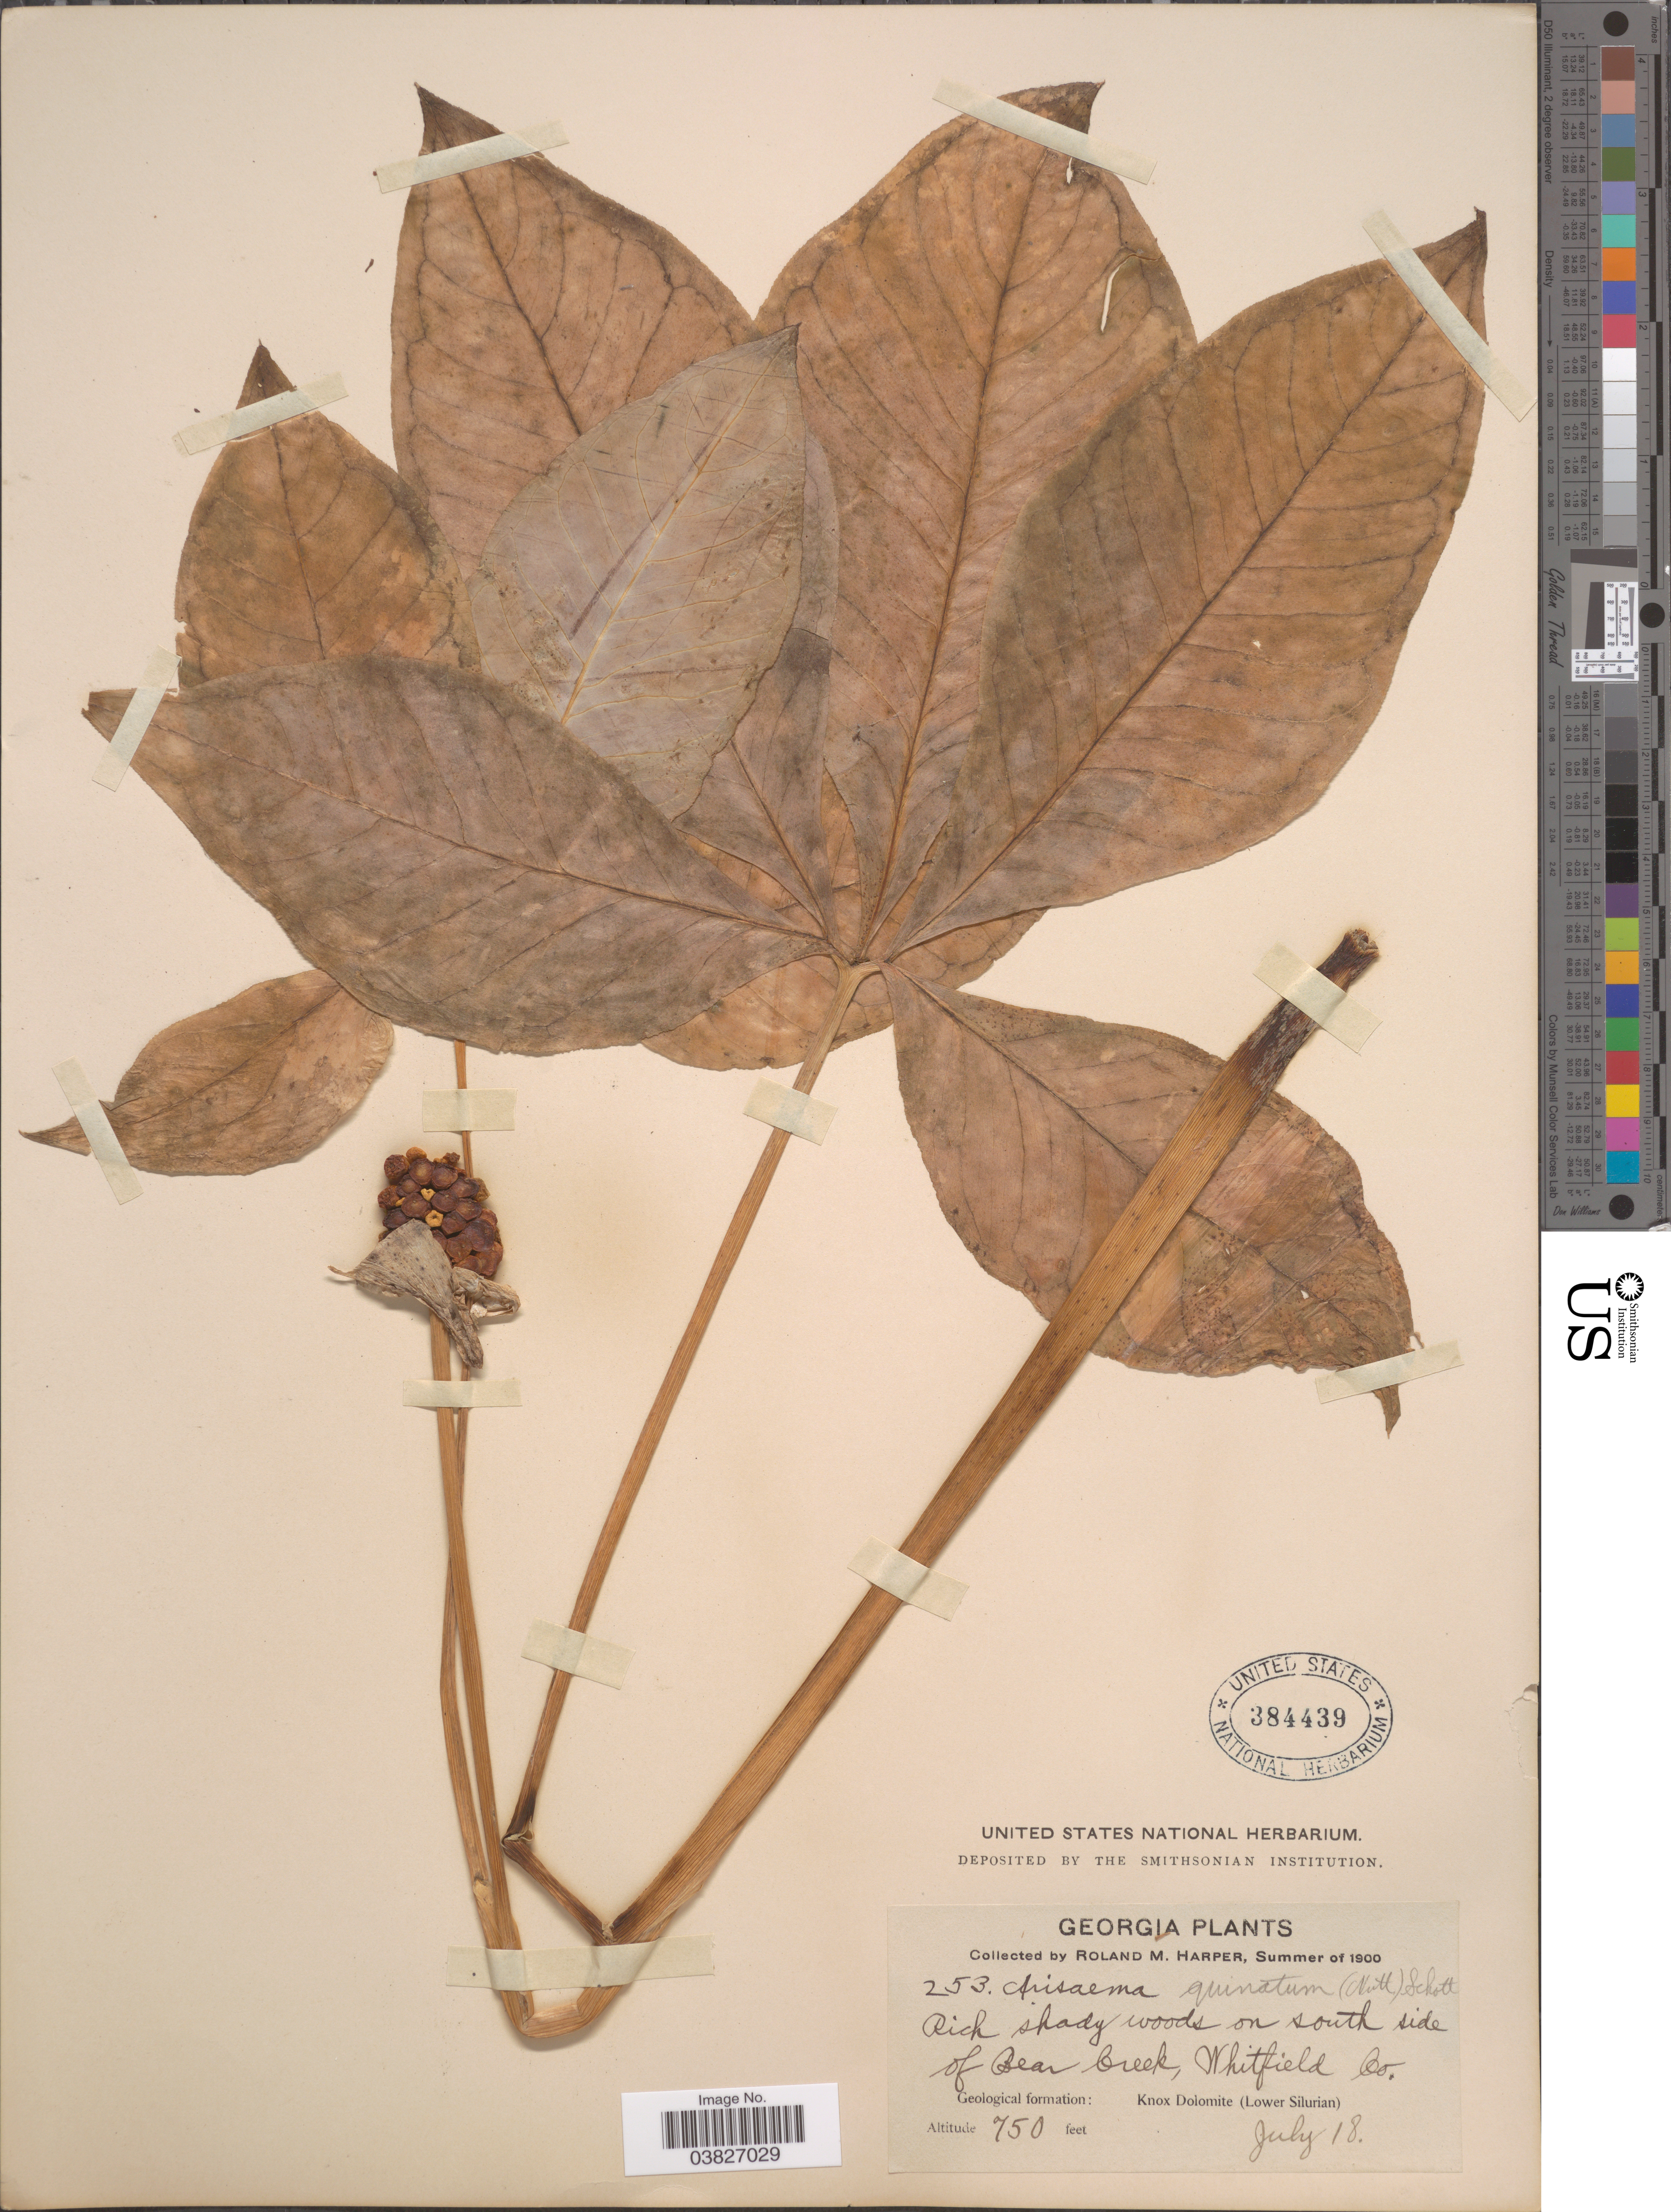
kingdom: Plantae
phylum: Tracheophyta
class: Liliopsida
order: Alismatales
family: Araceae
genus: Arisaema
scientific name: Arisaema quinatum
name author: (Nutt.) Schott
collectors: R. M. Harper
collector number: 253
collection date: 1900-07-18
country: United States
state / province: Georgia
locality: Rich shady woods on south side of Bear Creek, Whitfield Co. Geological formation: Knox Dolomite (Lower Silurian).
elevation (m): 229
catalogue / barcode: US 384439